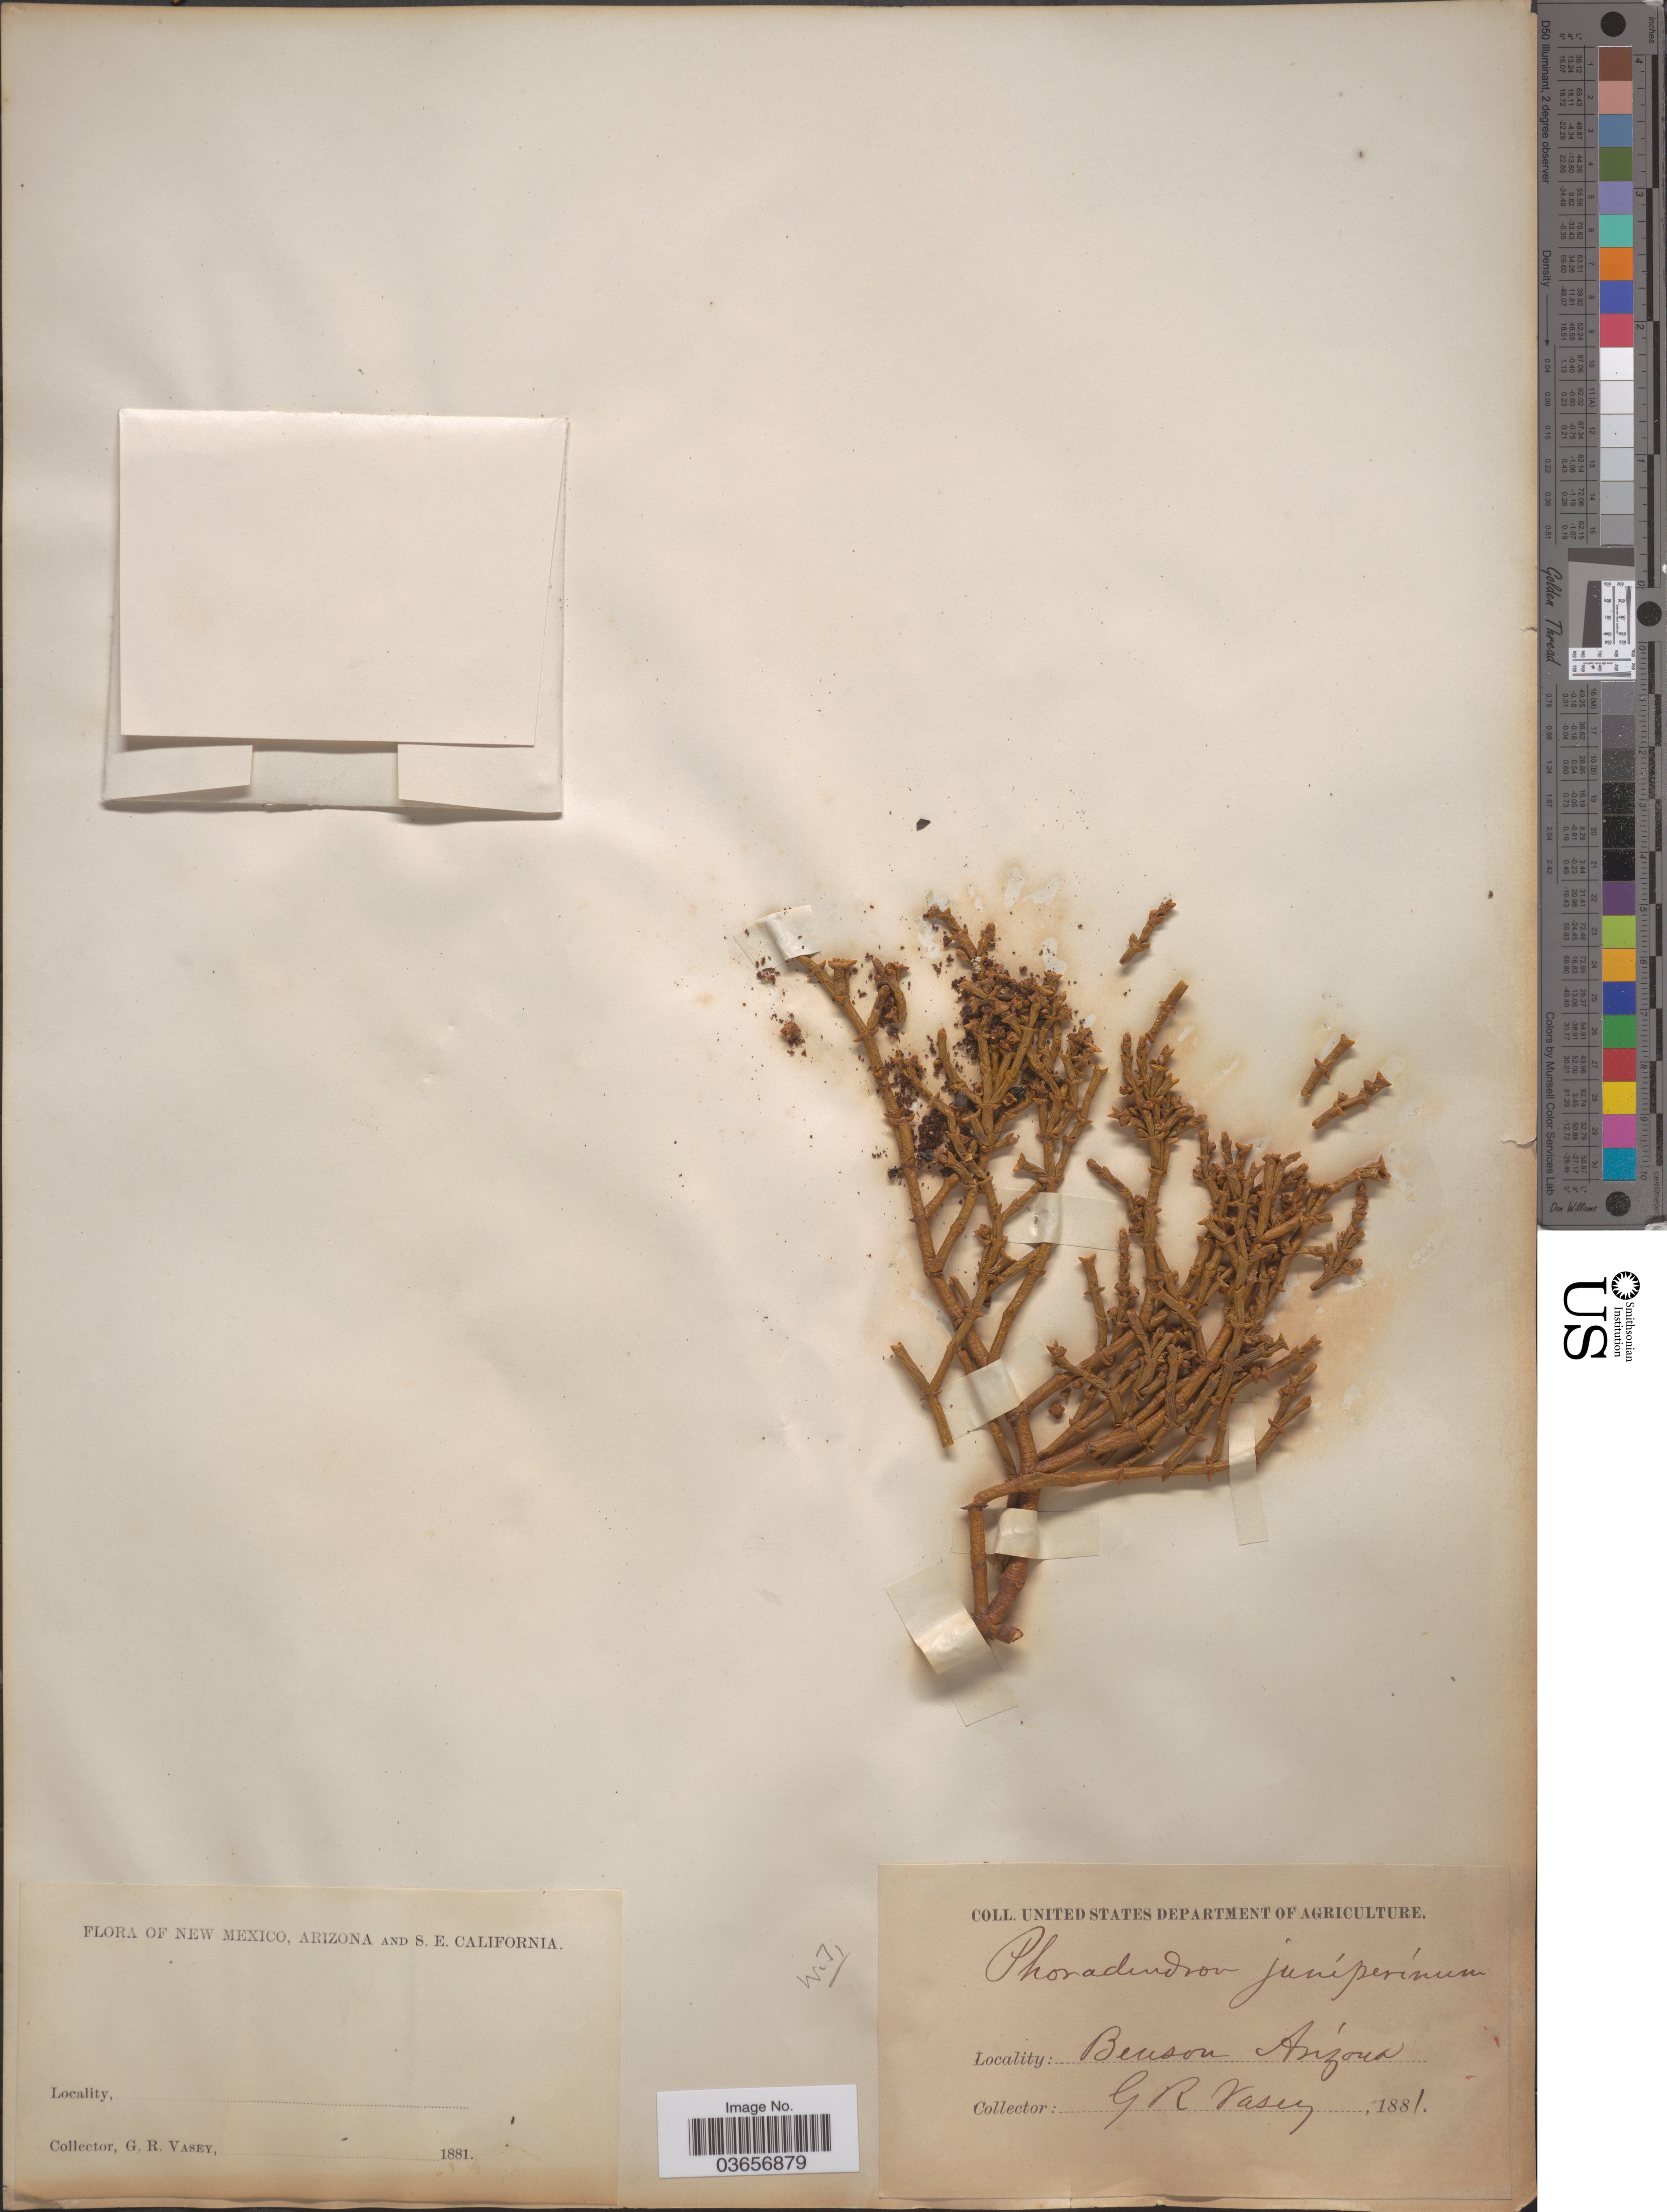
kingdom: Plantae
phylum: Tracheophyta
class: Magnoliopsida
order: Santalales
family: Viscaceae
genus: Phoradendron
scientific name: Phoradendron juniperinum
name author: Engelm. ex A. Gray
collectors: G. R. Vasey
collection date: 1881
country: United States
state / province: Arizona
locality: Benson.